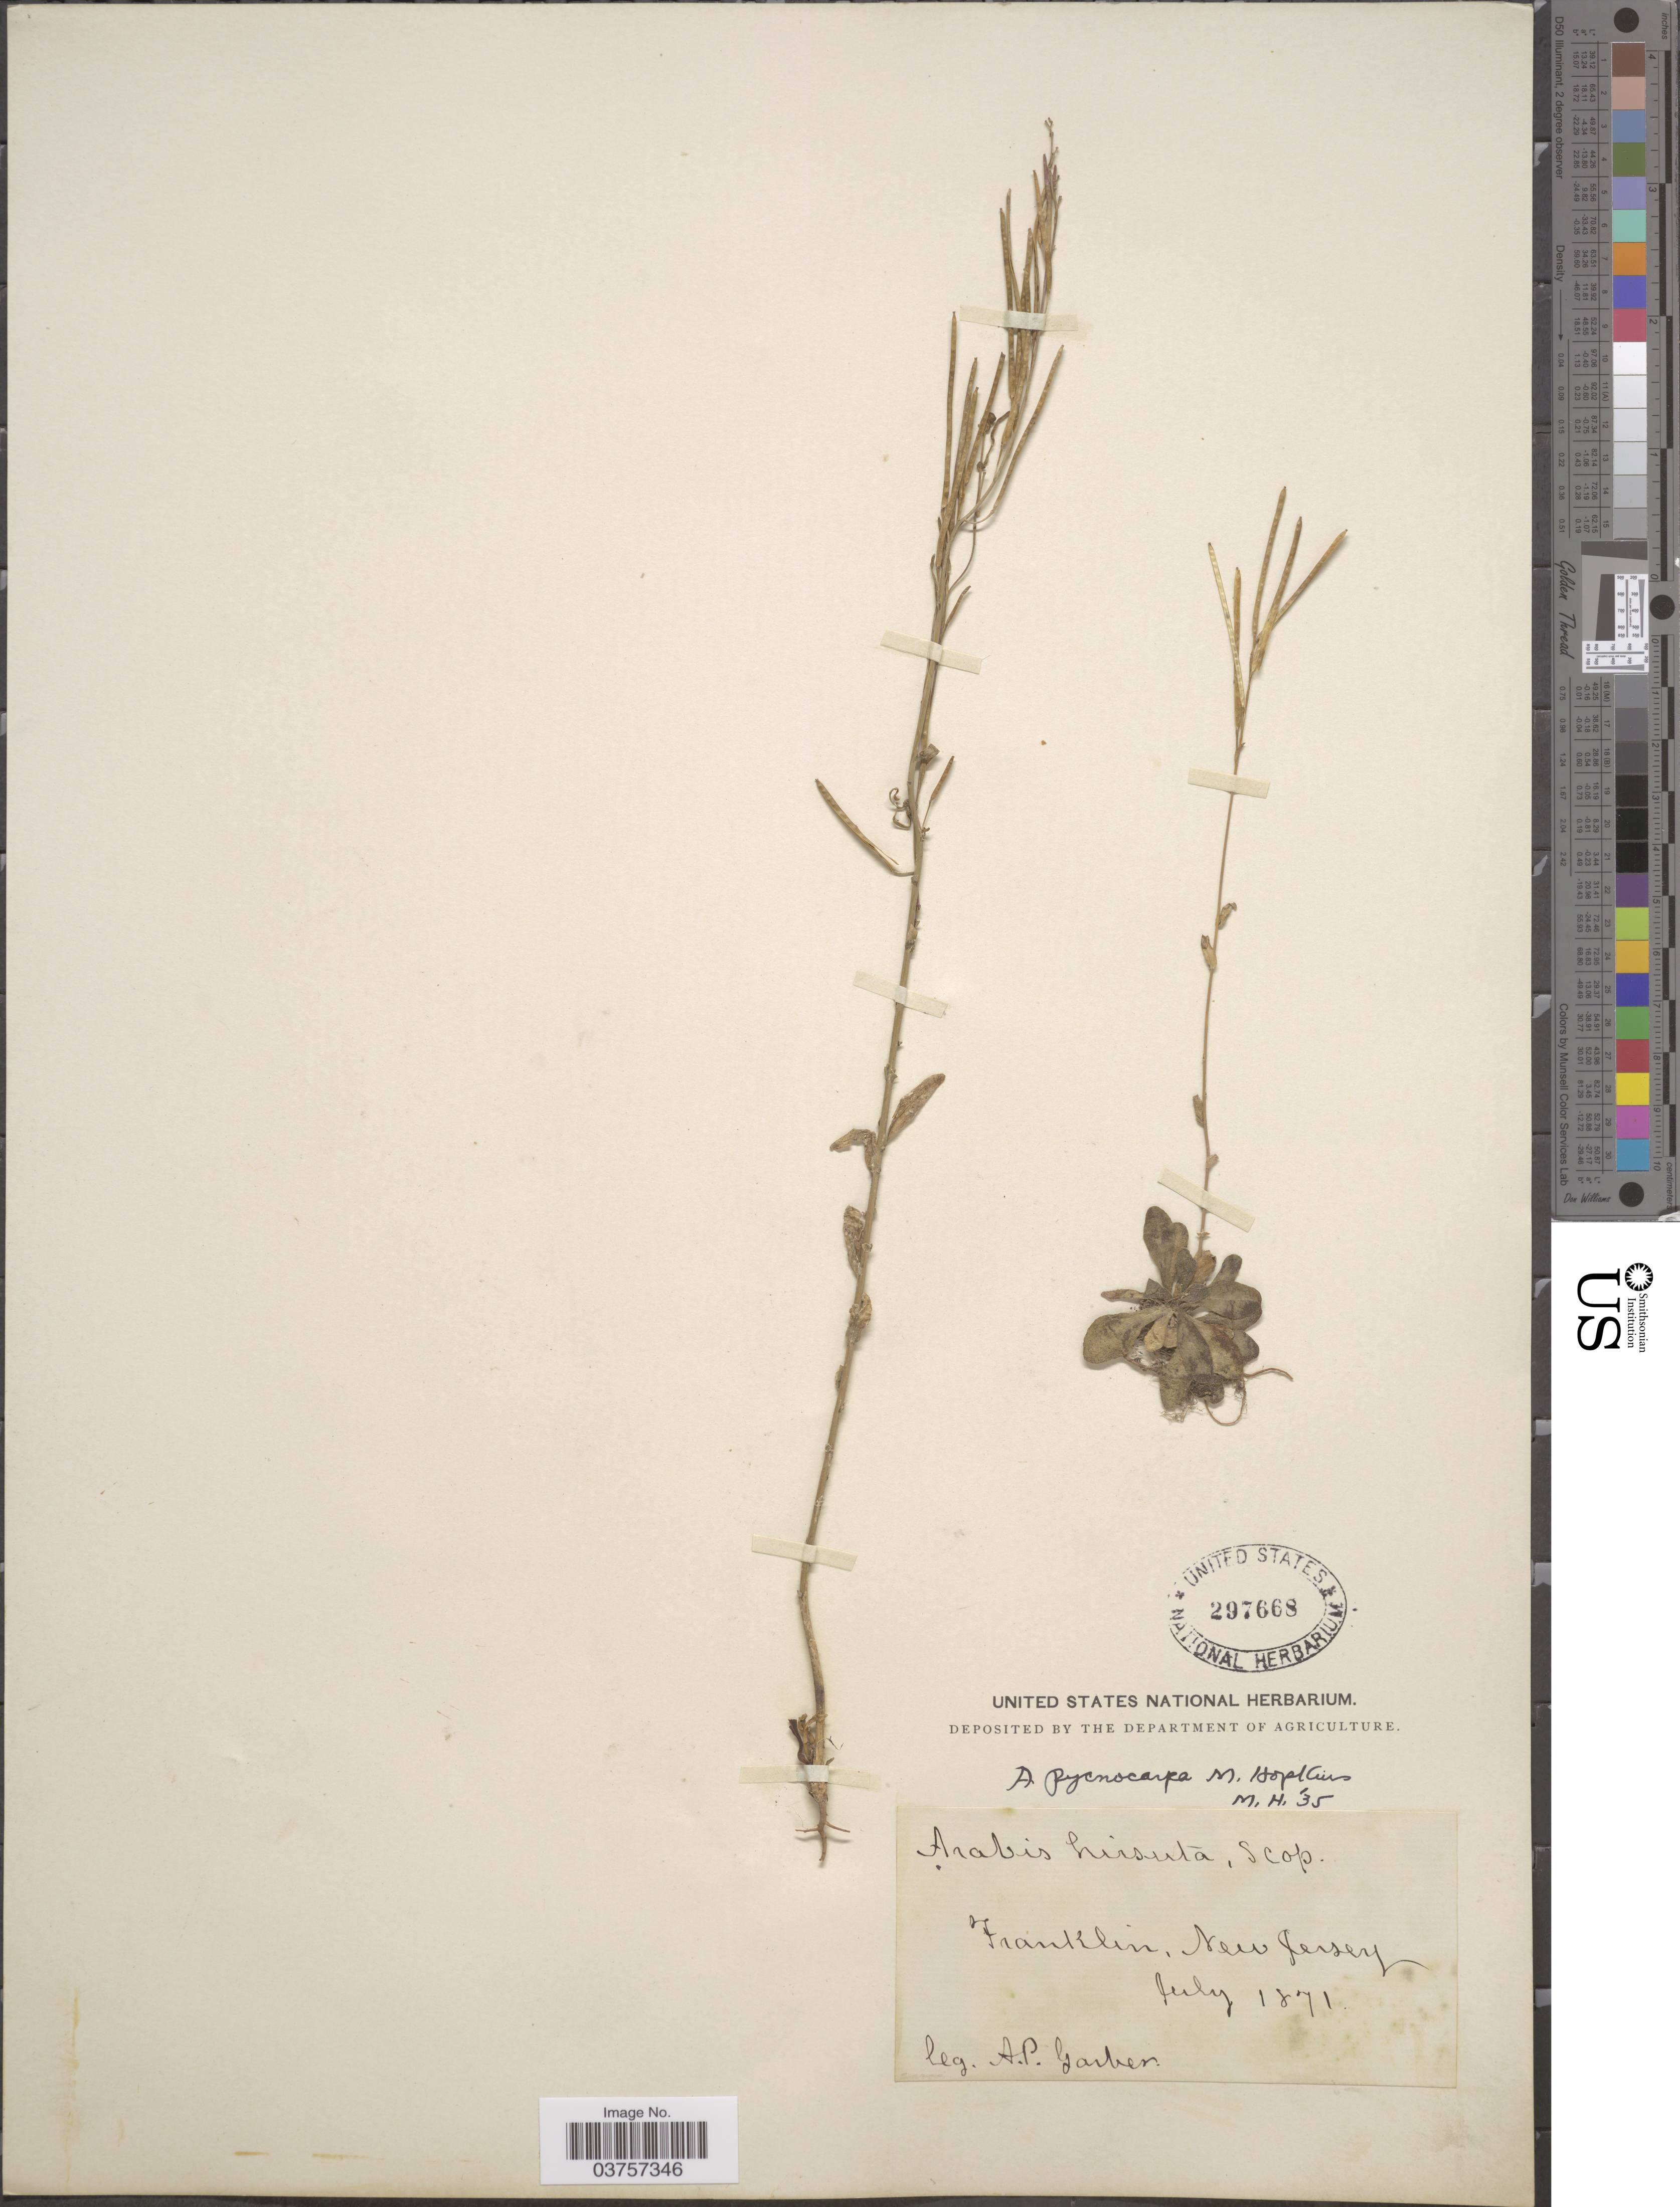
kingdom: Plantae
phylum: Tracheophyta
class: Magnoliopsida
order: Brassicales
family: Brassicaceae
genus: Arabis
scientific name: Arabis hirsuta var. pycnocarpa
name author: M. Hopkins & Rollins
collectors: A. P. Garber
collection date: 1871-07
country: United States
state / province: New Jersey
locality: Franklin.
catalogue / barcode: US 297668